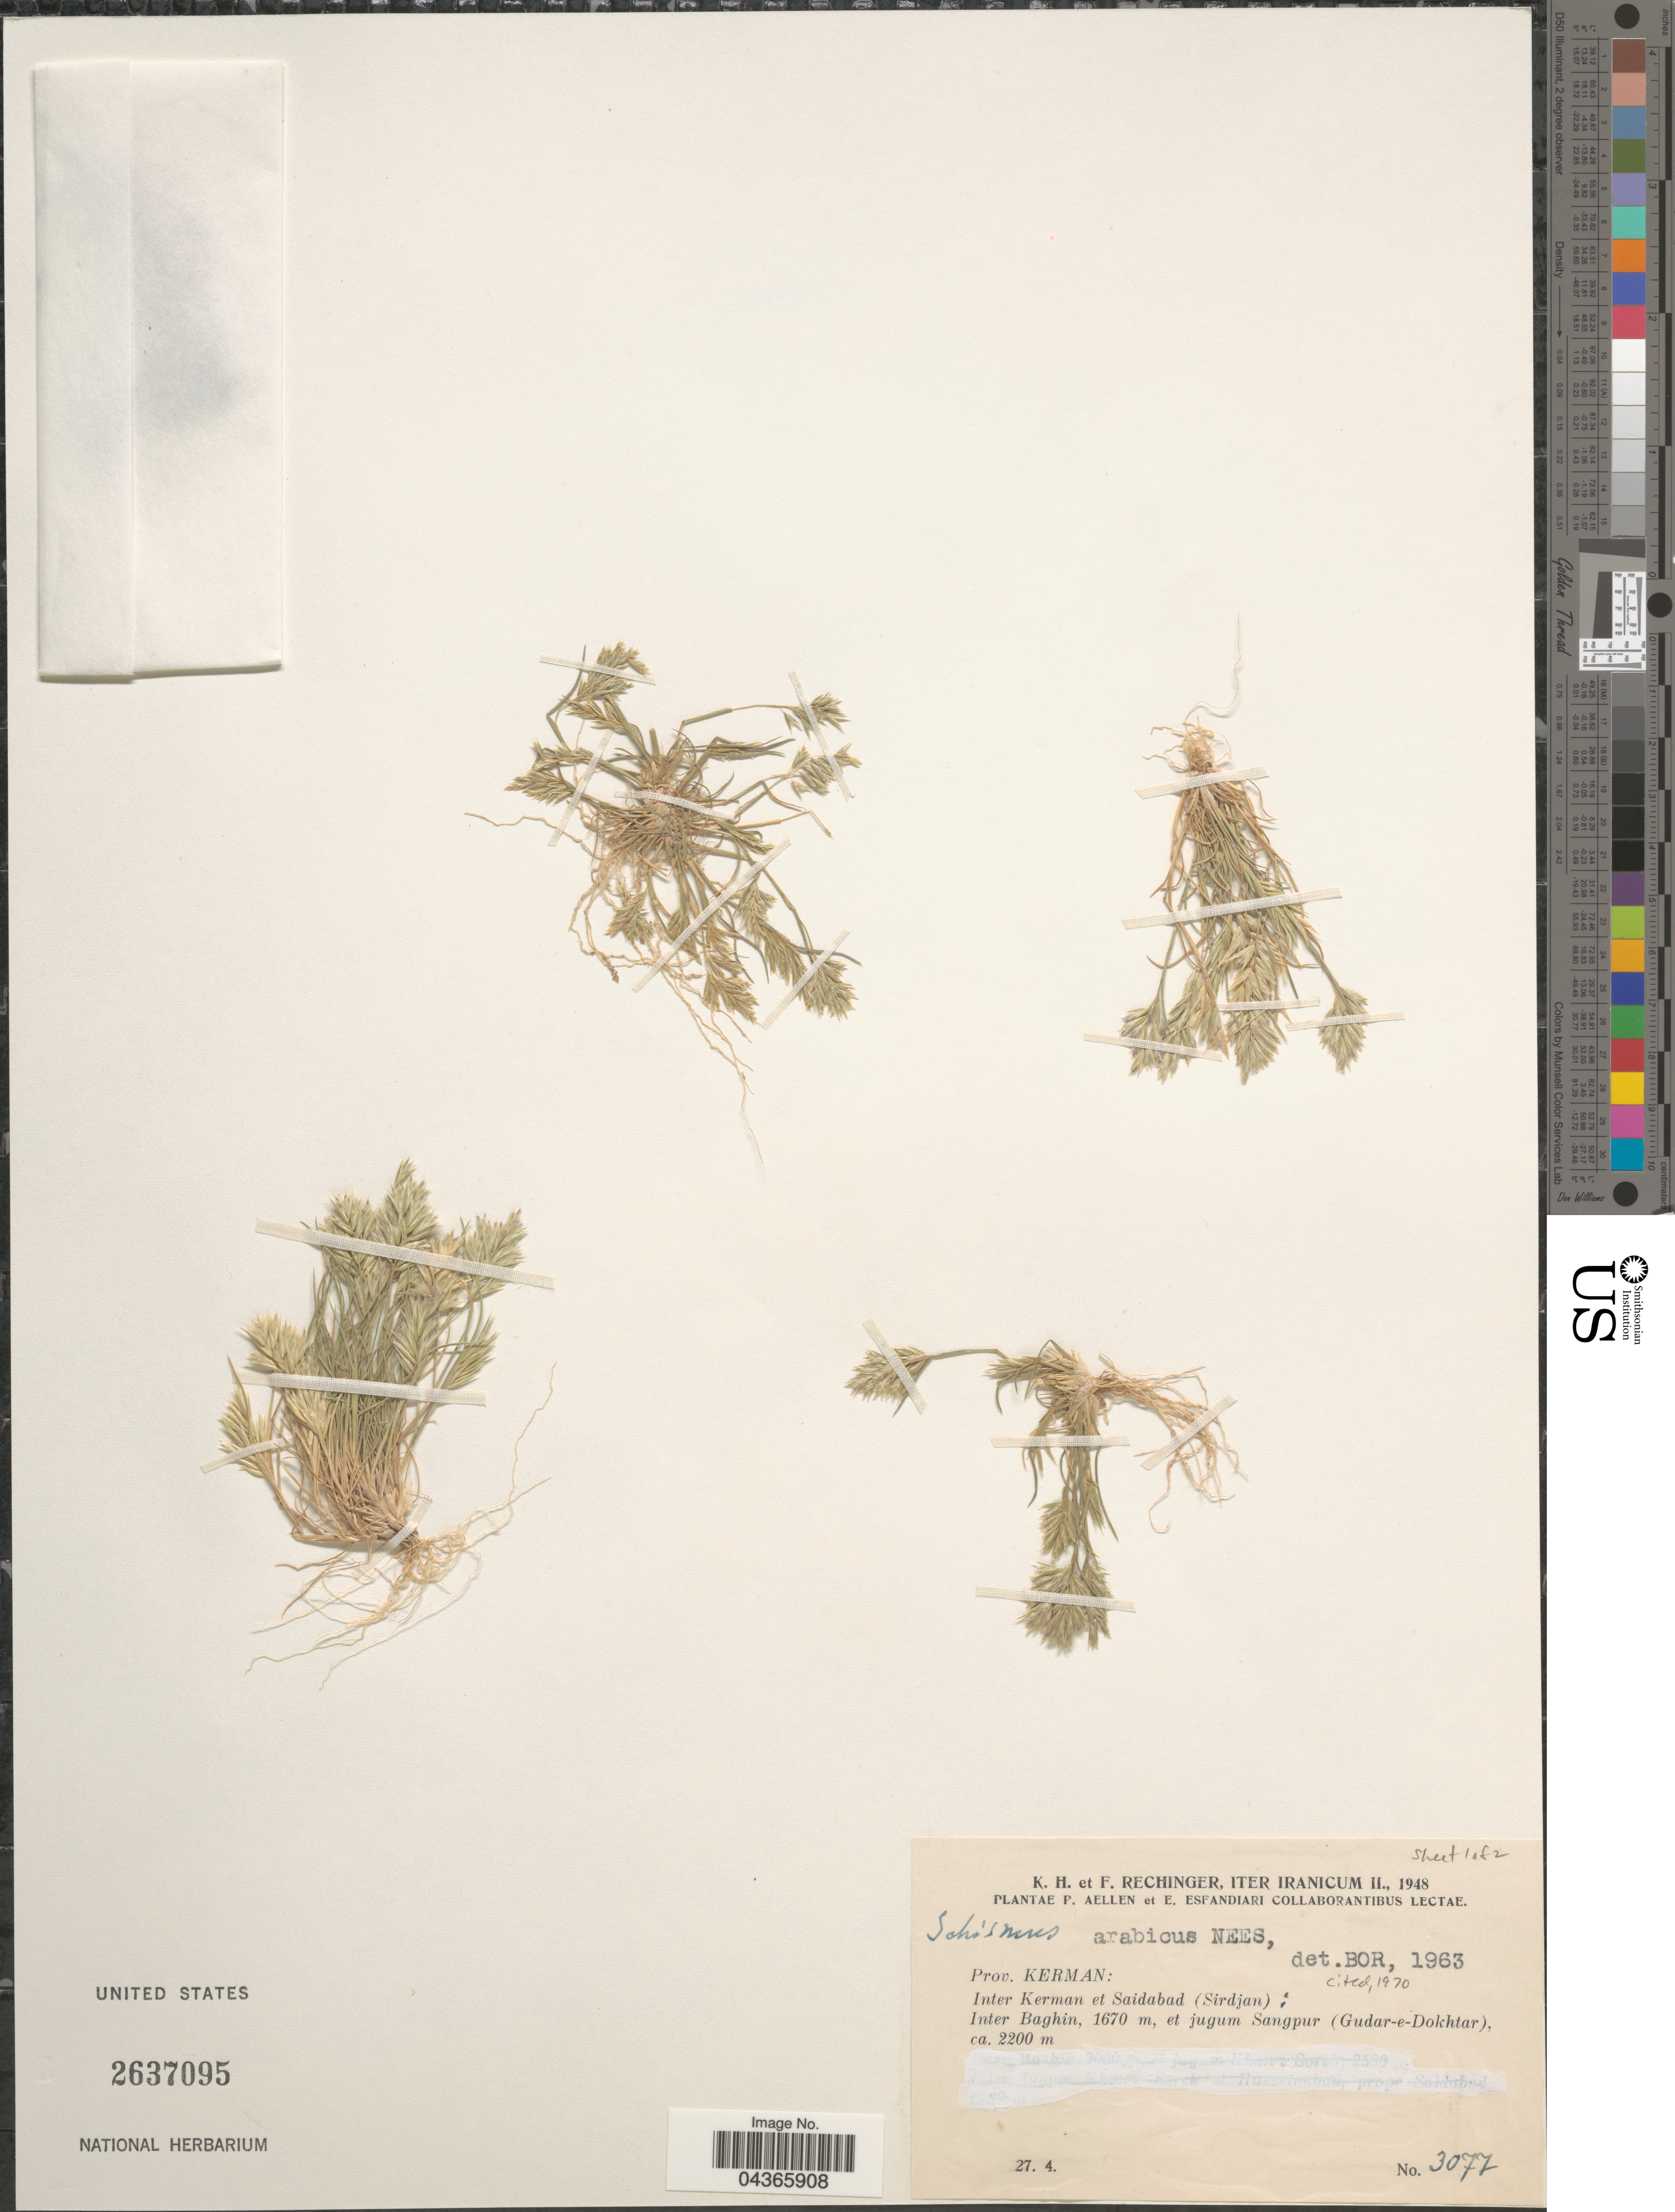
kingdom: Plantae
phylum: Tracheophyta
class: Liliopsida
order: Poales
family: Poaceae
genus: Schismus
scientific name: Schismus arabicus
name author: Nees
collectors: K. H. Rechinger & F. Rechinger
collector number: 3077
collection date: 1948-04-27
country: Iran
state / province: Kerman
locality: Iter Iranicum II., 1948. Prov. Kerman: Inter Kerman et Saidabad (Sirdjan): Inter Baghin, et jugum Sangpur (Gudar-e-Dokhtar).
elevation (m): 1670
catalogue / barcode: US 2637095